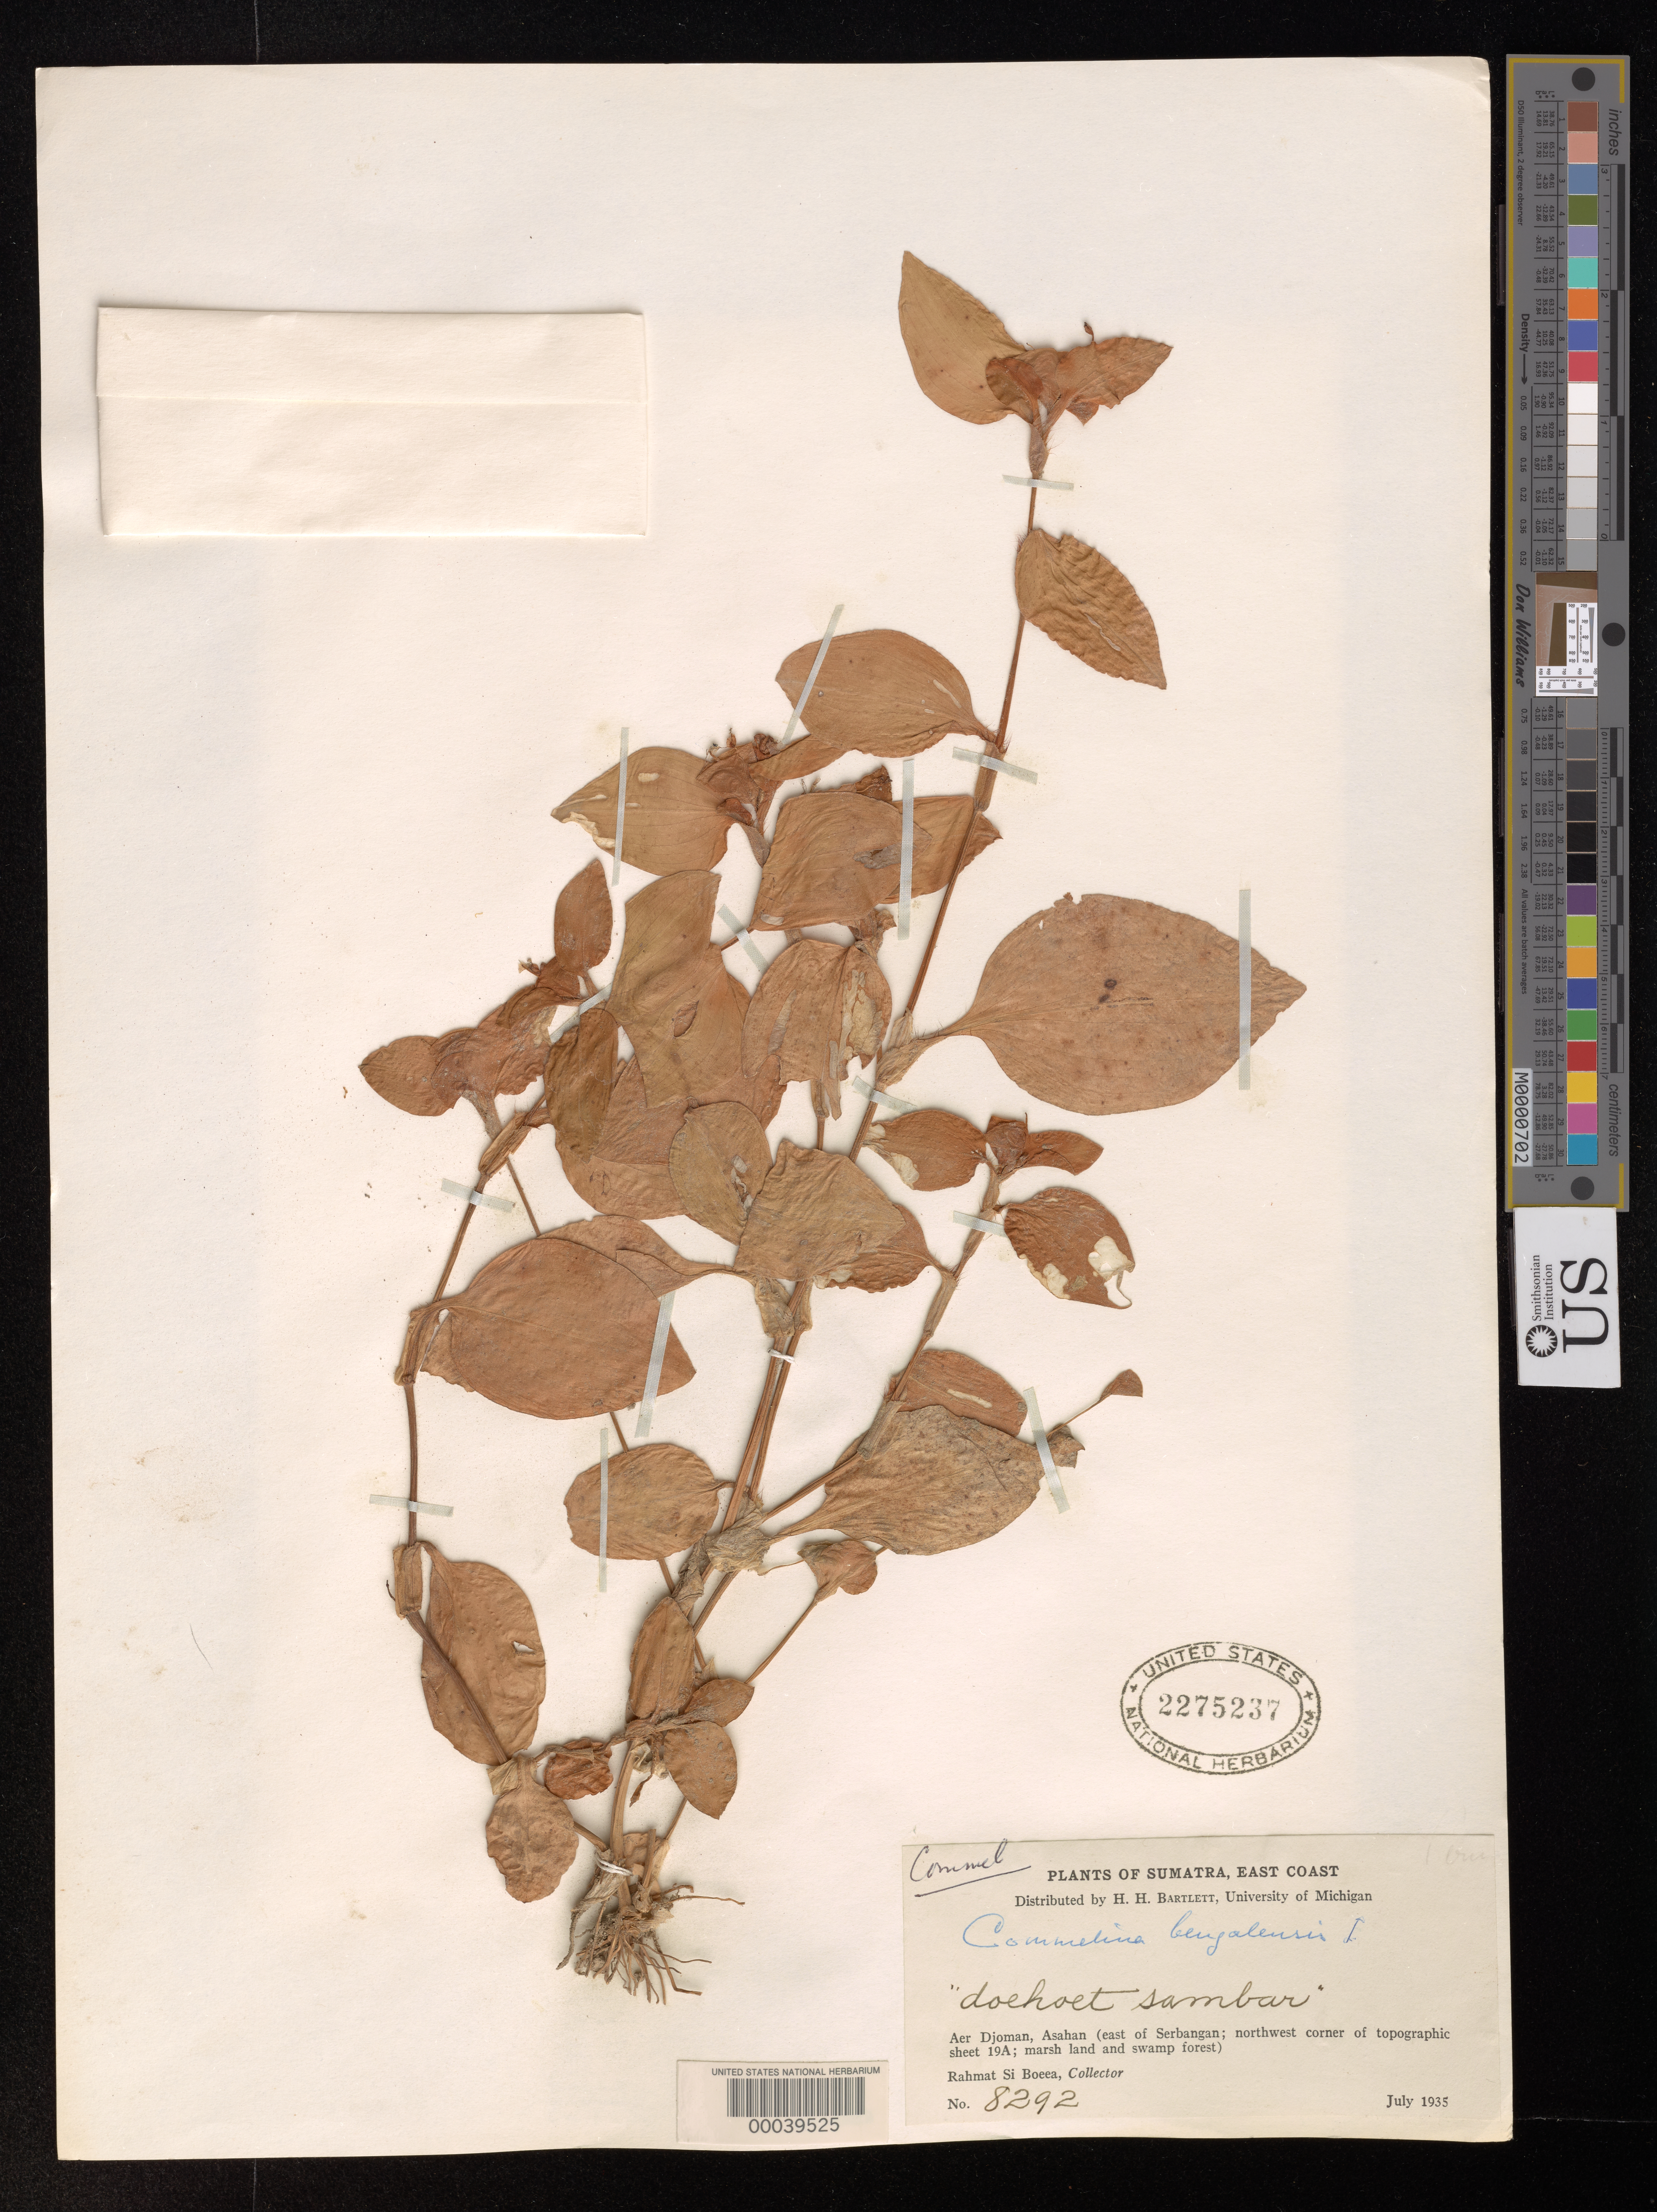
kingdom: Plantae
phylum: Tracheophyta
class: Liliopsida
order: Commelinales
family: Commelinaceae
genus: Commelina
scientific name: Commelina benghalensis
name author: L.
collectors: Rahmat Si Boeea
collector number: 8292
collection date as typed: Jul 1935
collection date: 1935-07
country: Indonesia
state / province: Sumatra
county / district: Aceh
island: Sumatra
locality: Asahan, aer djoman asahan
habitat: Marsh land and swamp forest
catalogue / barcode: US 2275237